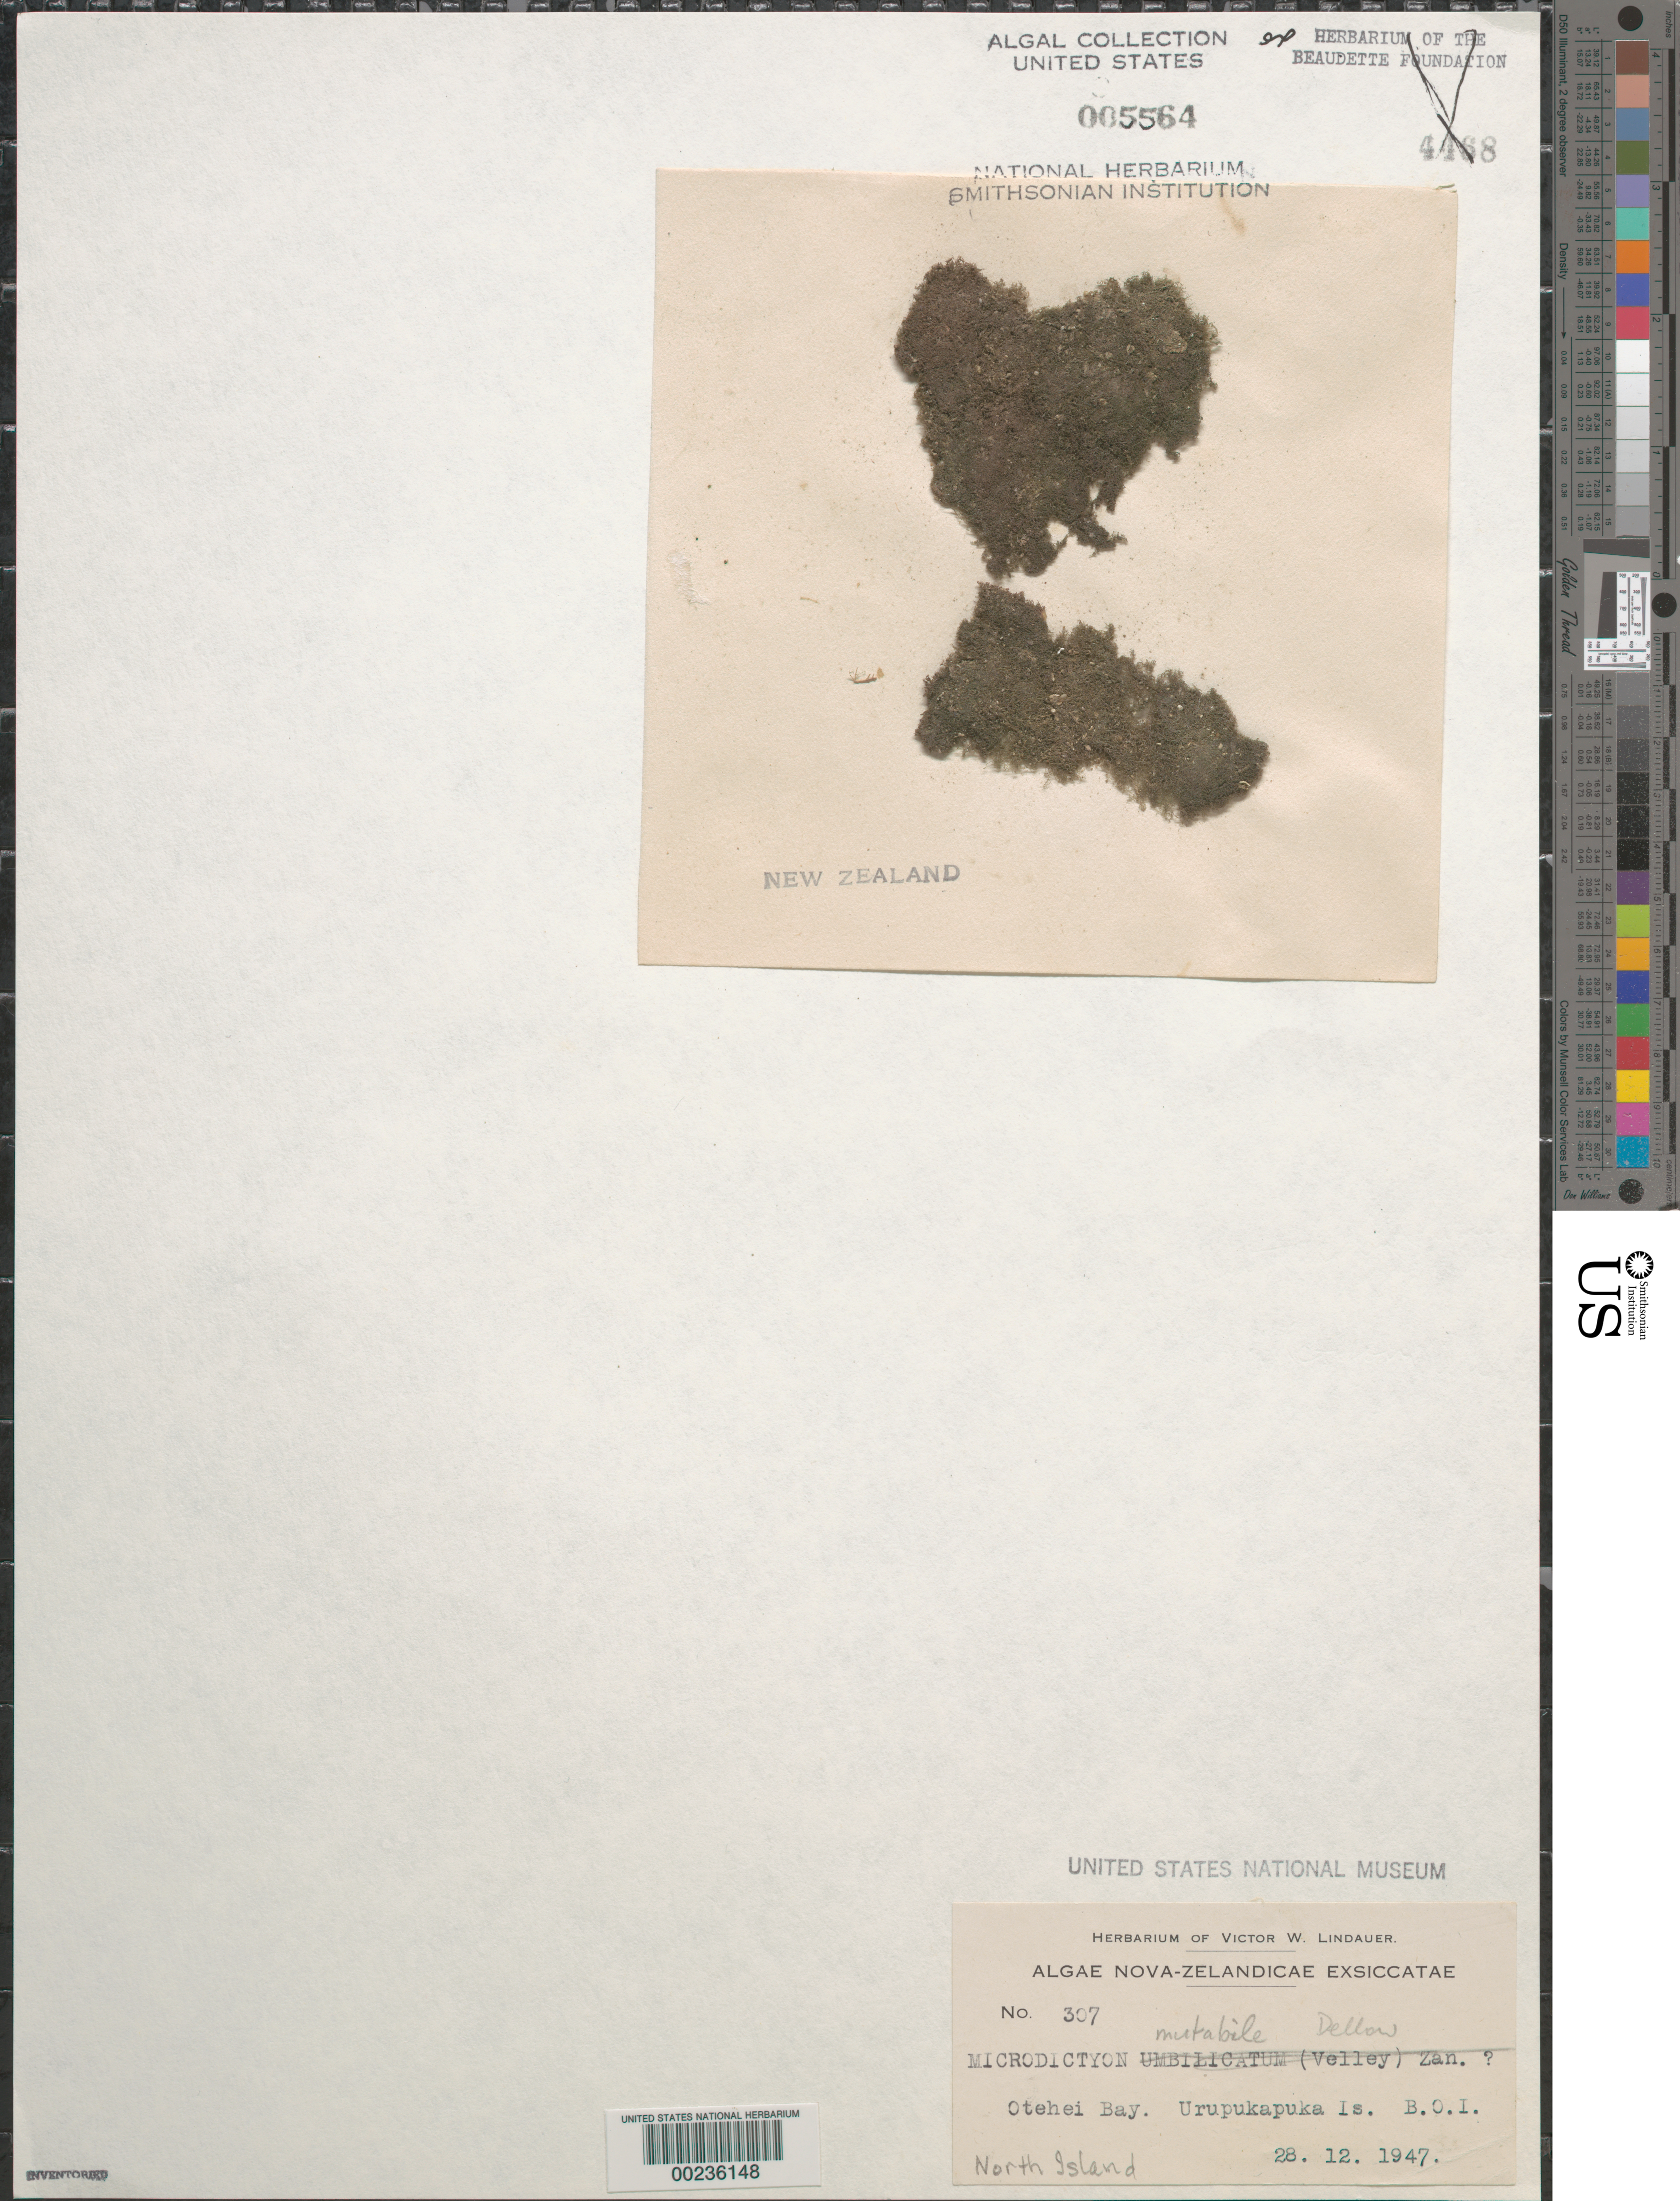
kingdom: Plantae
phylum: Chlorophyta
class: Ulvophyceae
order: Cladophorales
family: Anadyomenaceae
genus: Microdictyon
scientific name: Microdictyon mutabile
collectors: V. Lindauer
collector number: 307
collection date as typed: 28 Dec 1947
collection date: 1947-12-28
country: New Zealand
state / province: Northland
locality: Otehei bay, urupukapuka island, bay of islands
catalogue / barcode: US 5564